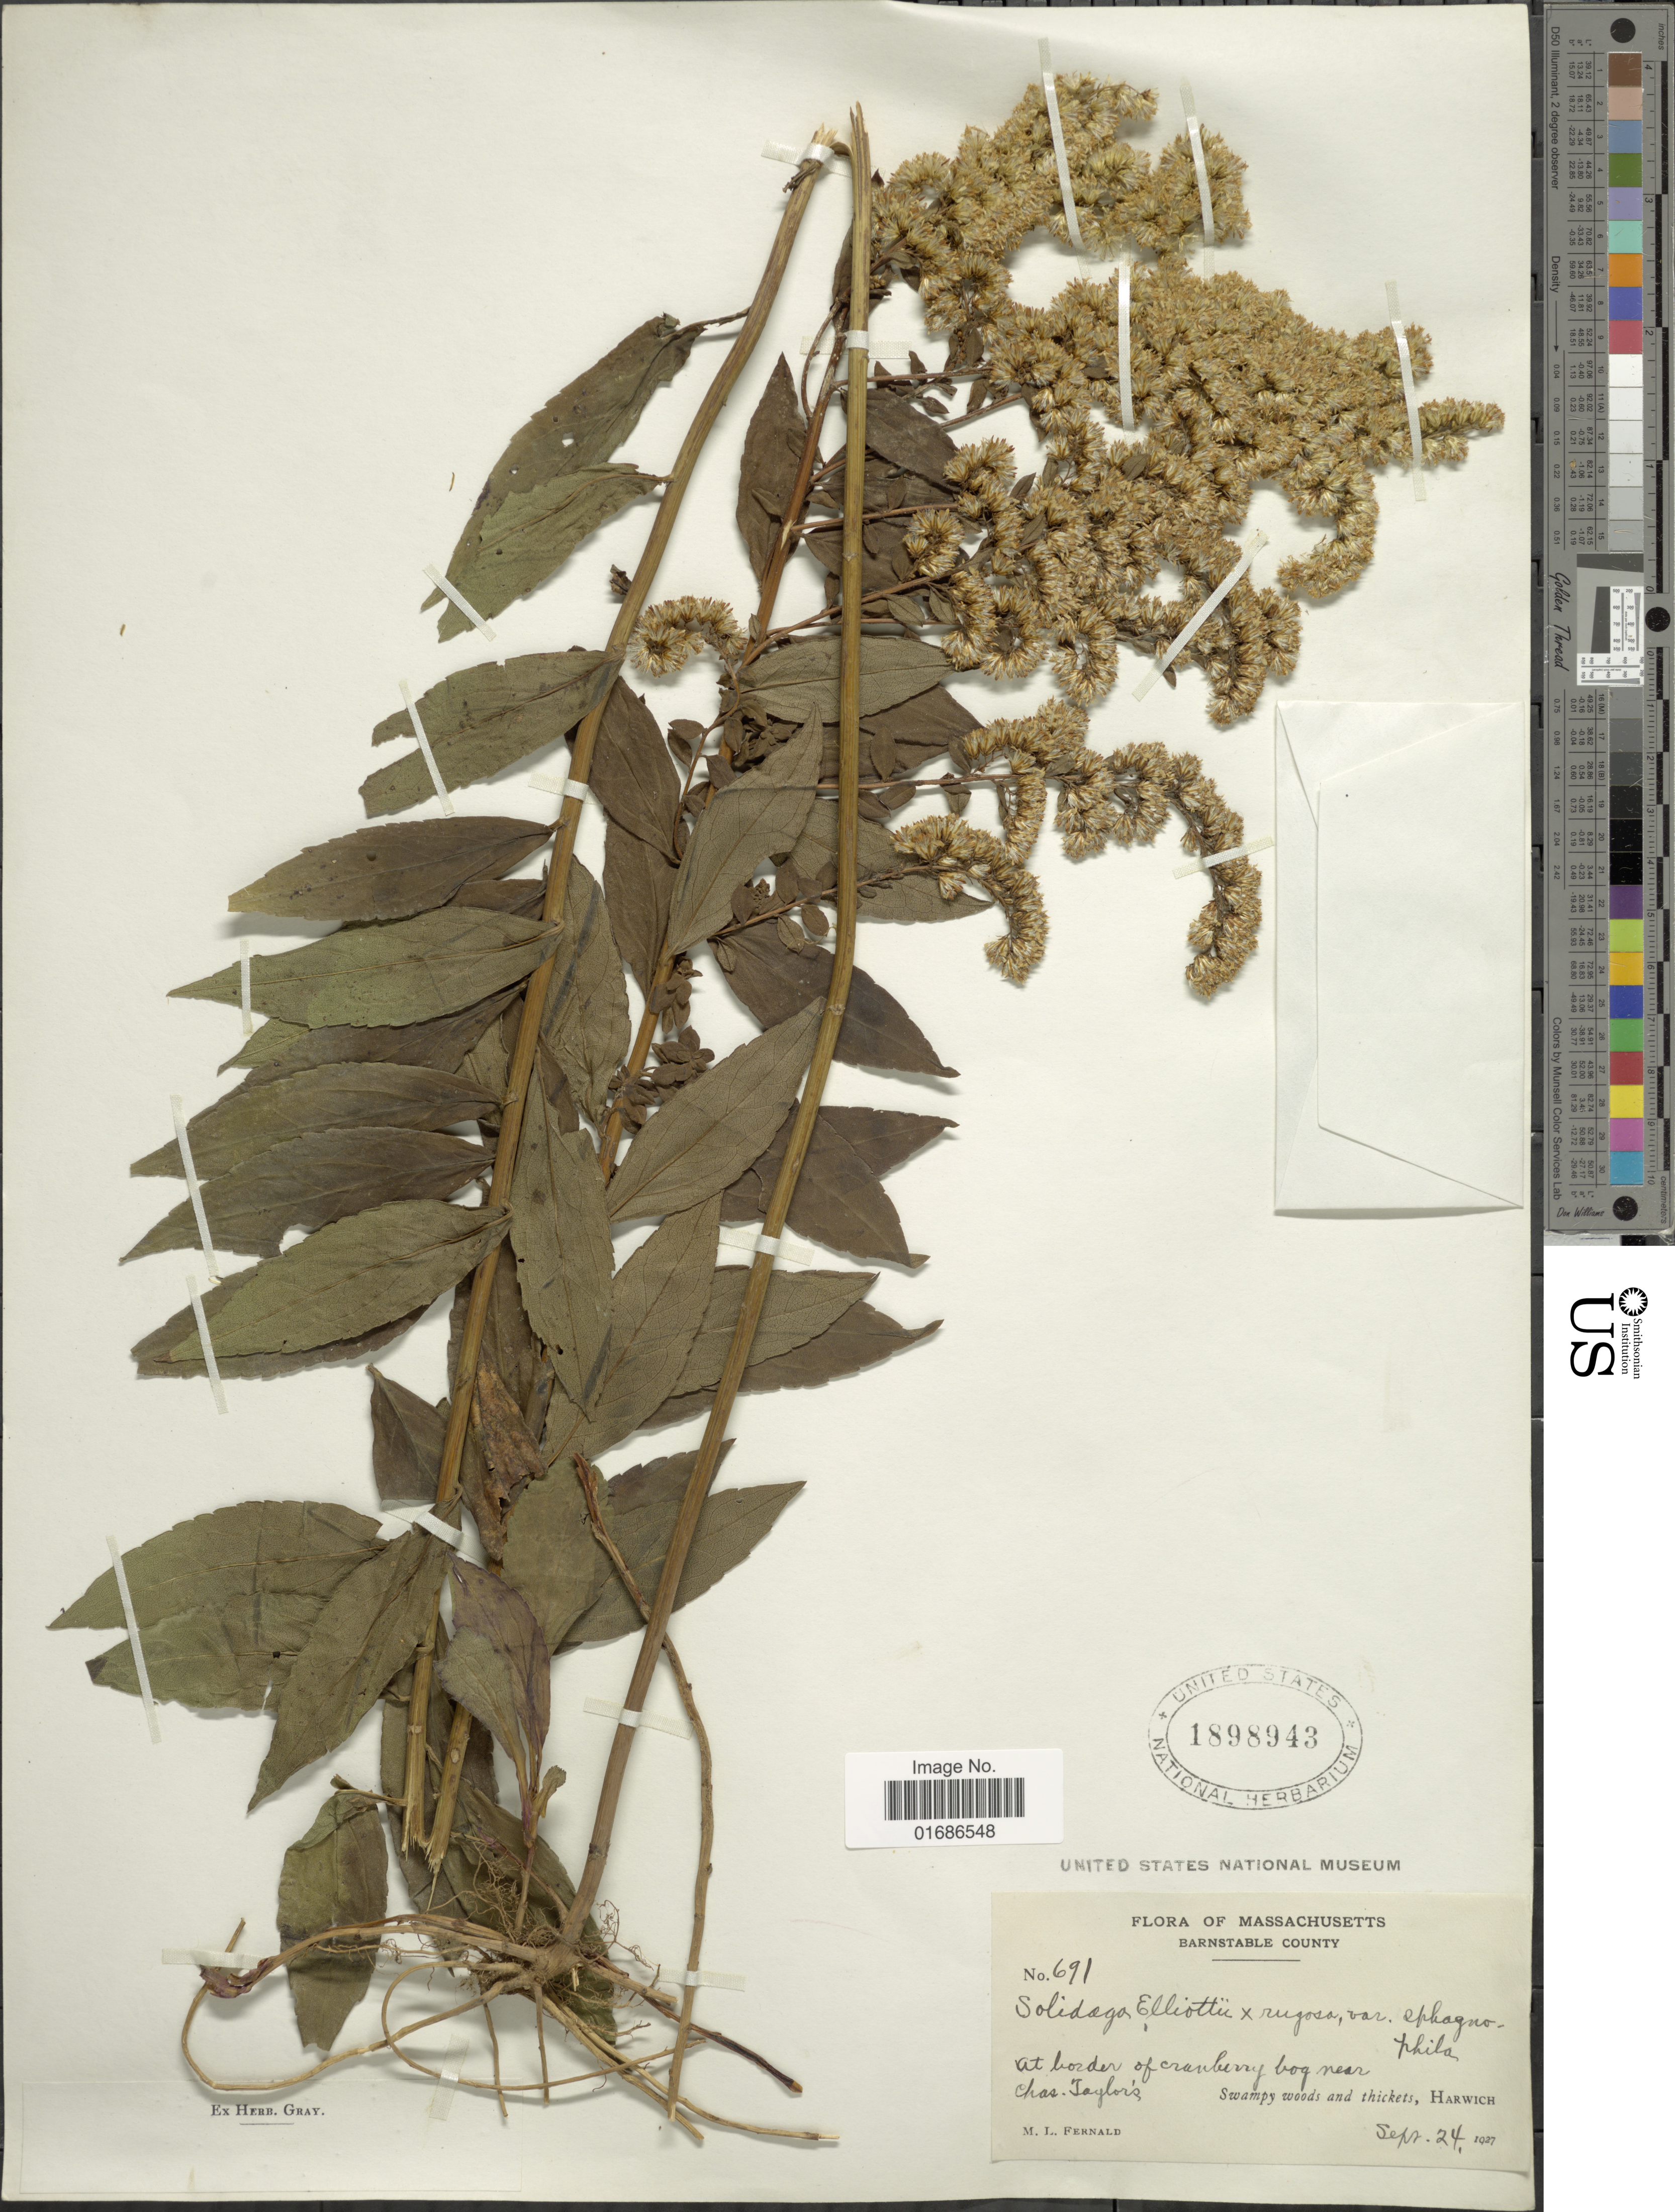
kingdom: Plantae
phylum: Tracheophyta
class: Magnoliopsida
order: Asterales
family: Asteraceae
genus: Solidago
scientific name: Solidago elliottii var. typica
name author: Fernald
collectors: M. L. Fernald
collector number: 691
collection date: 1927-09-24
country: United States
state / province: Massachusetts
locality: Barnstable County, at border of cranberry bog near Chas Taylors, Swampy woods and thickets, Harwich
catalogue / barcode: US 1898943